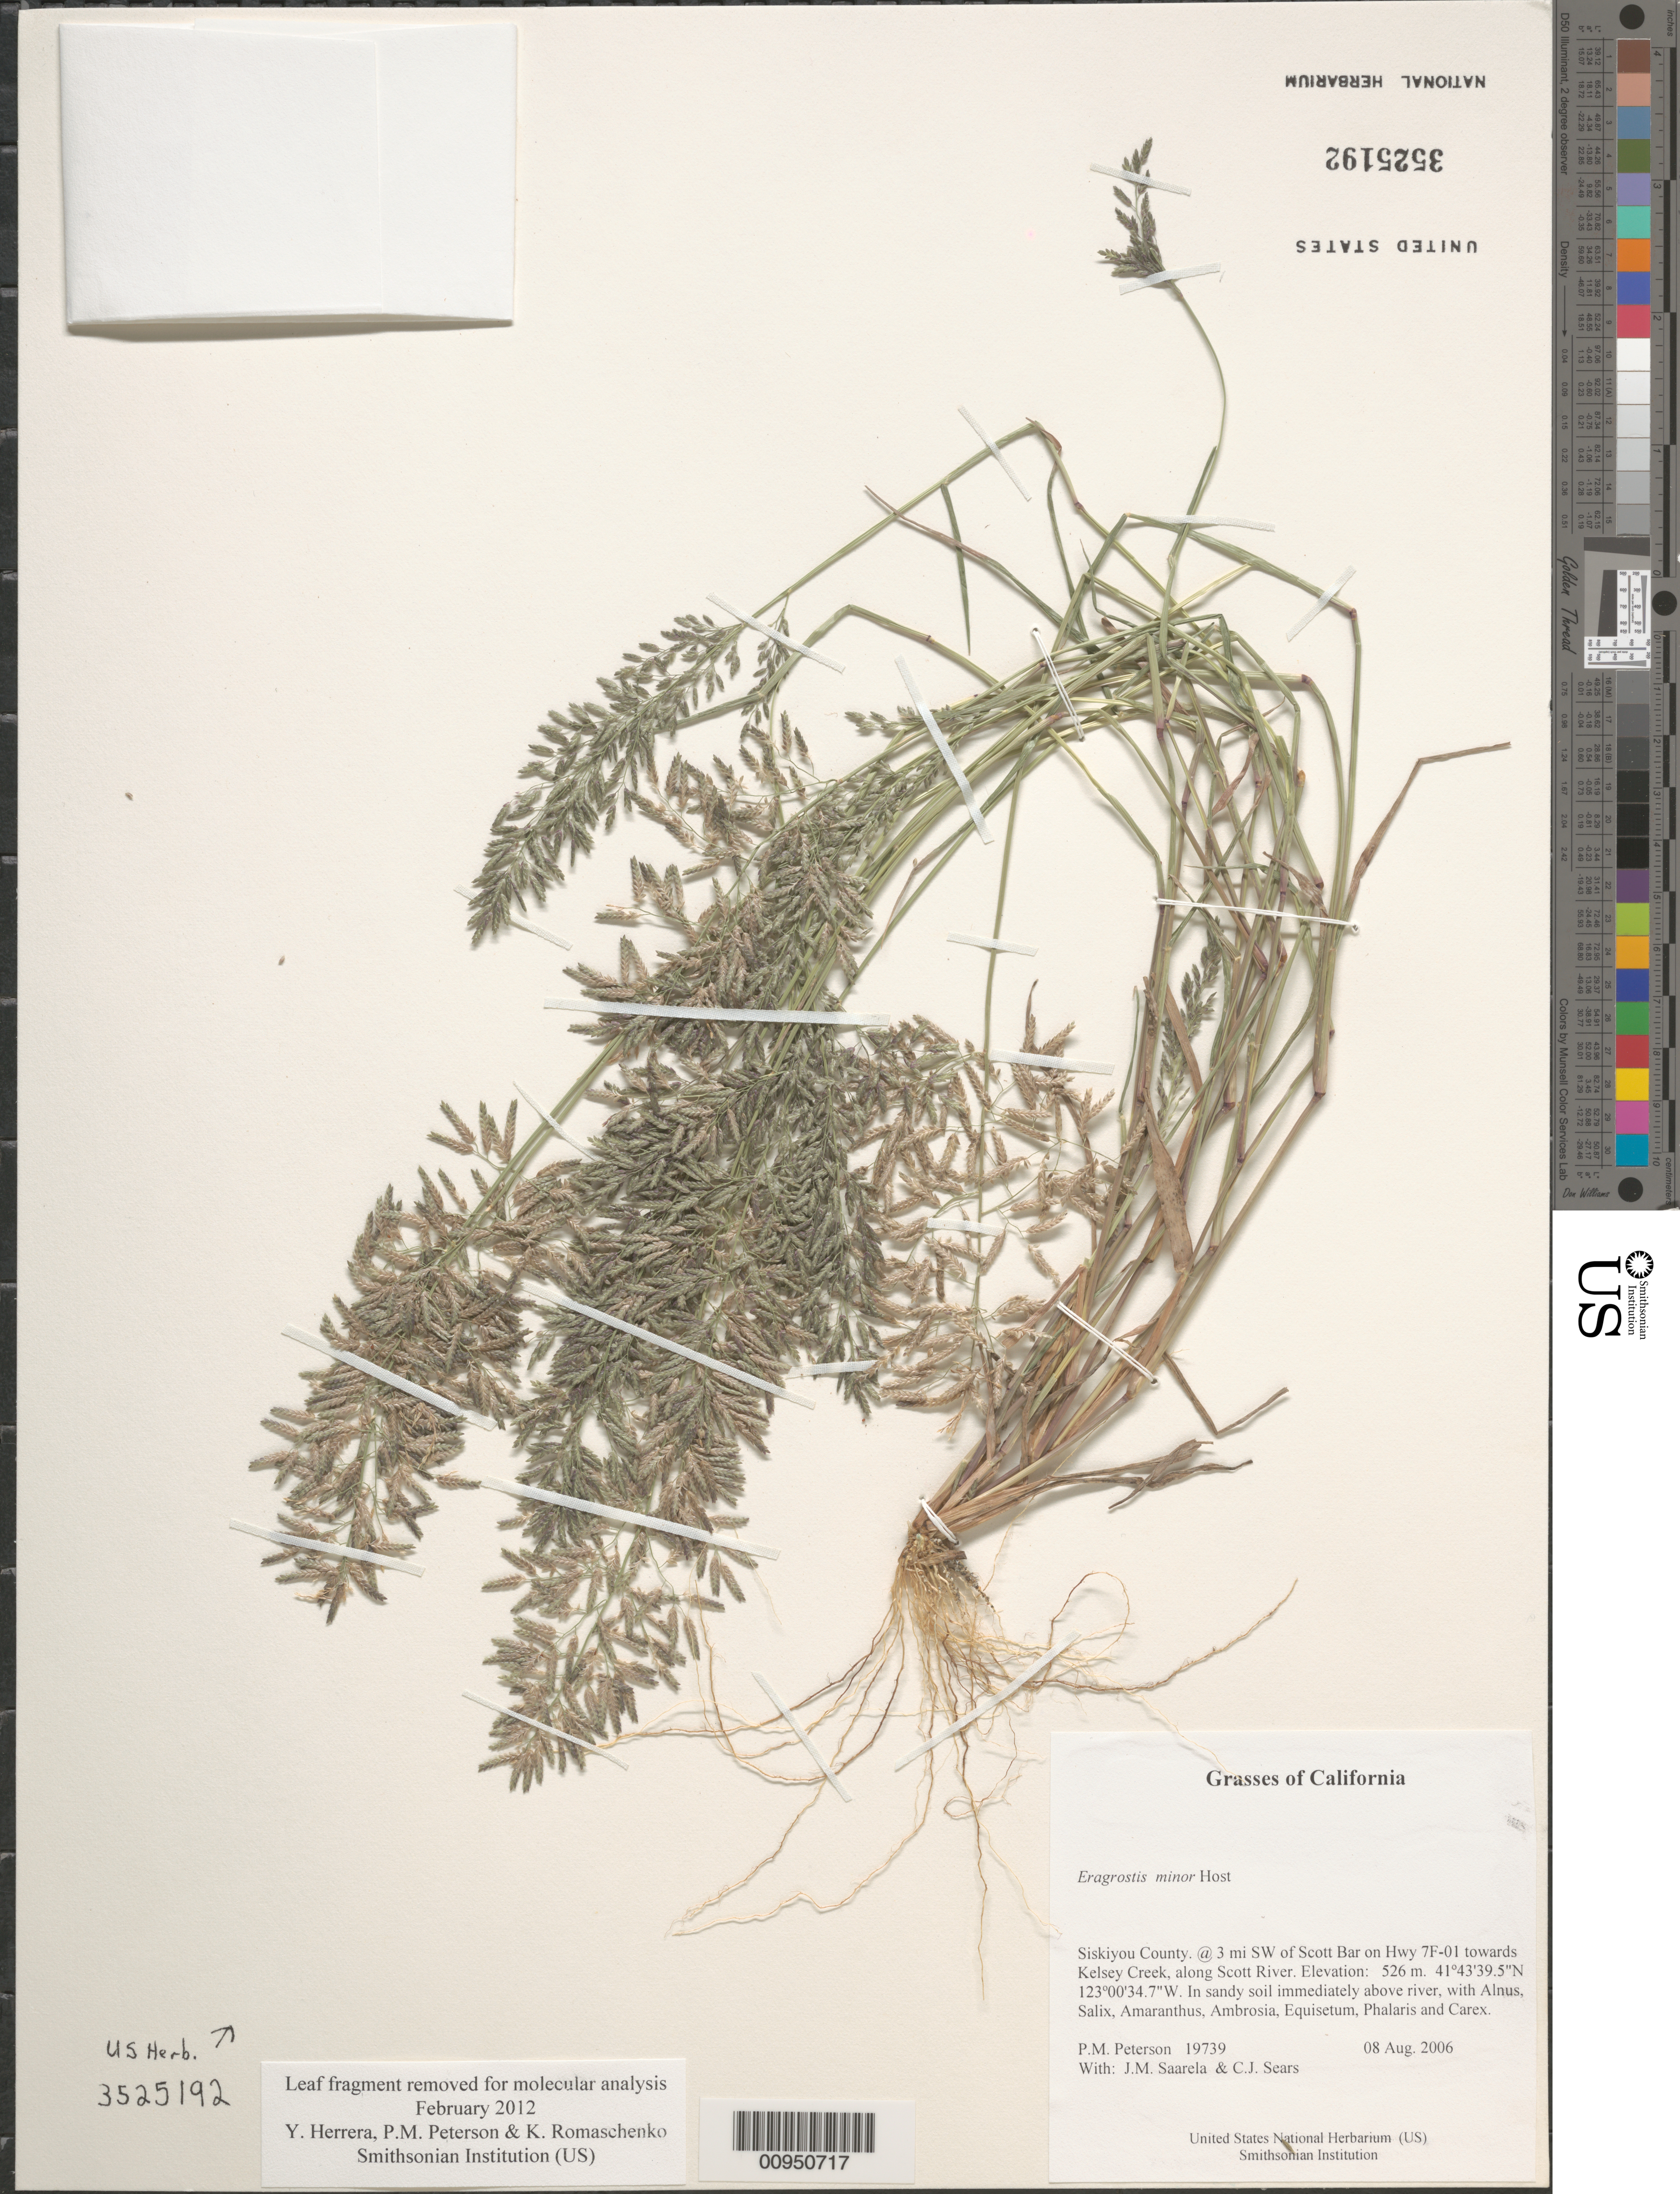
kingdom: Plantae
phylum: Tracheophyta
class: Liliopsida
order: Poales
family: Poaceae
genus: Eragrostis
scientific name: Eragrostis minor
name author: Host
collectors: P. M. Peterson, J. Saarela & C. Sears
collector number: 19739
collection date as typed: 08 Aug 2006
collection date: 2006-08-08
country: United States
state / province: California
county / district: Siskiyou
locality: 3 mi SW of Scott Bar on Hwy 7F-01 towards Kelsey Creek, along Scott River.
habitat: In sandy soil immediately above river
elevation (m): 526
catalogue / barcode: US 3525192